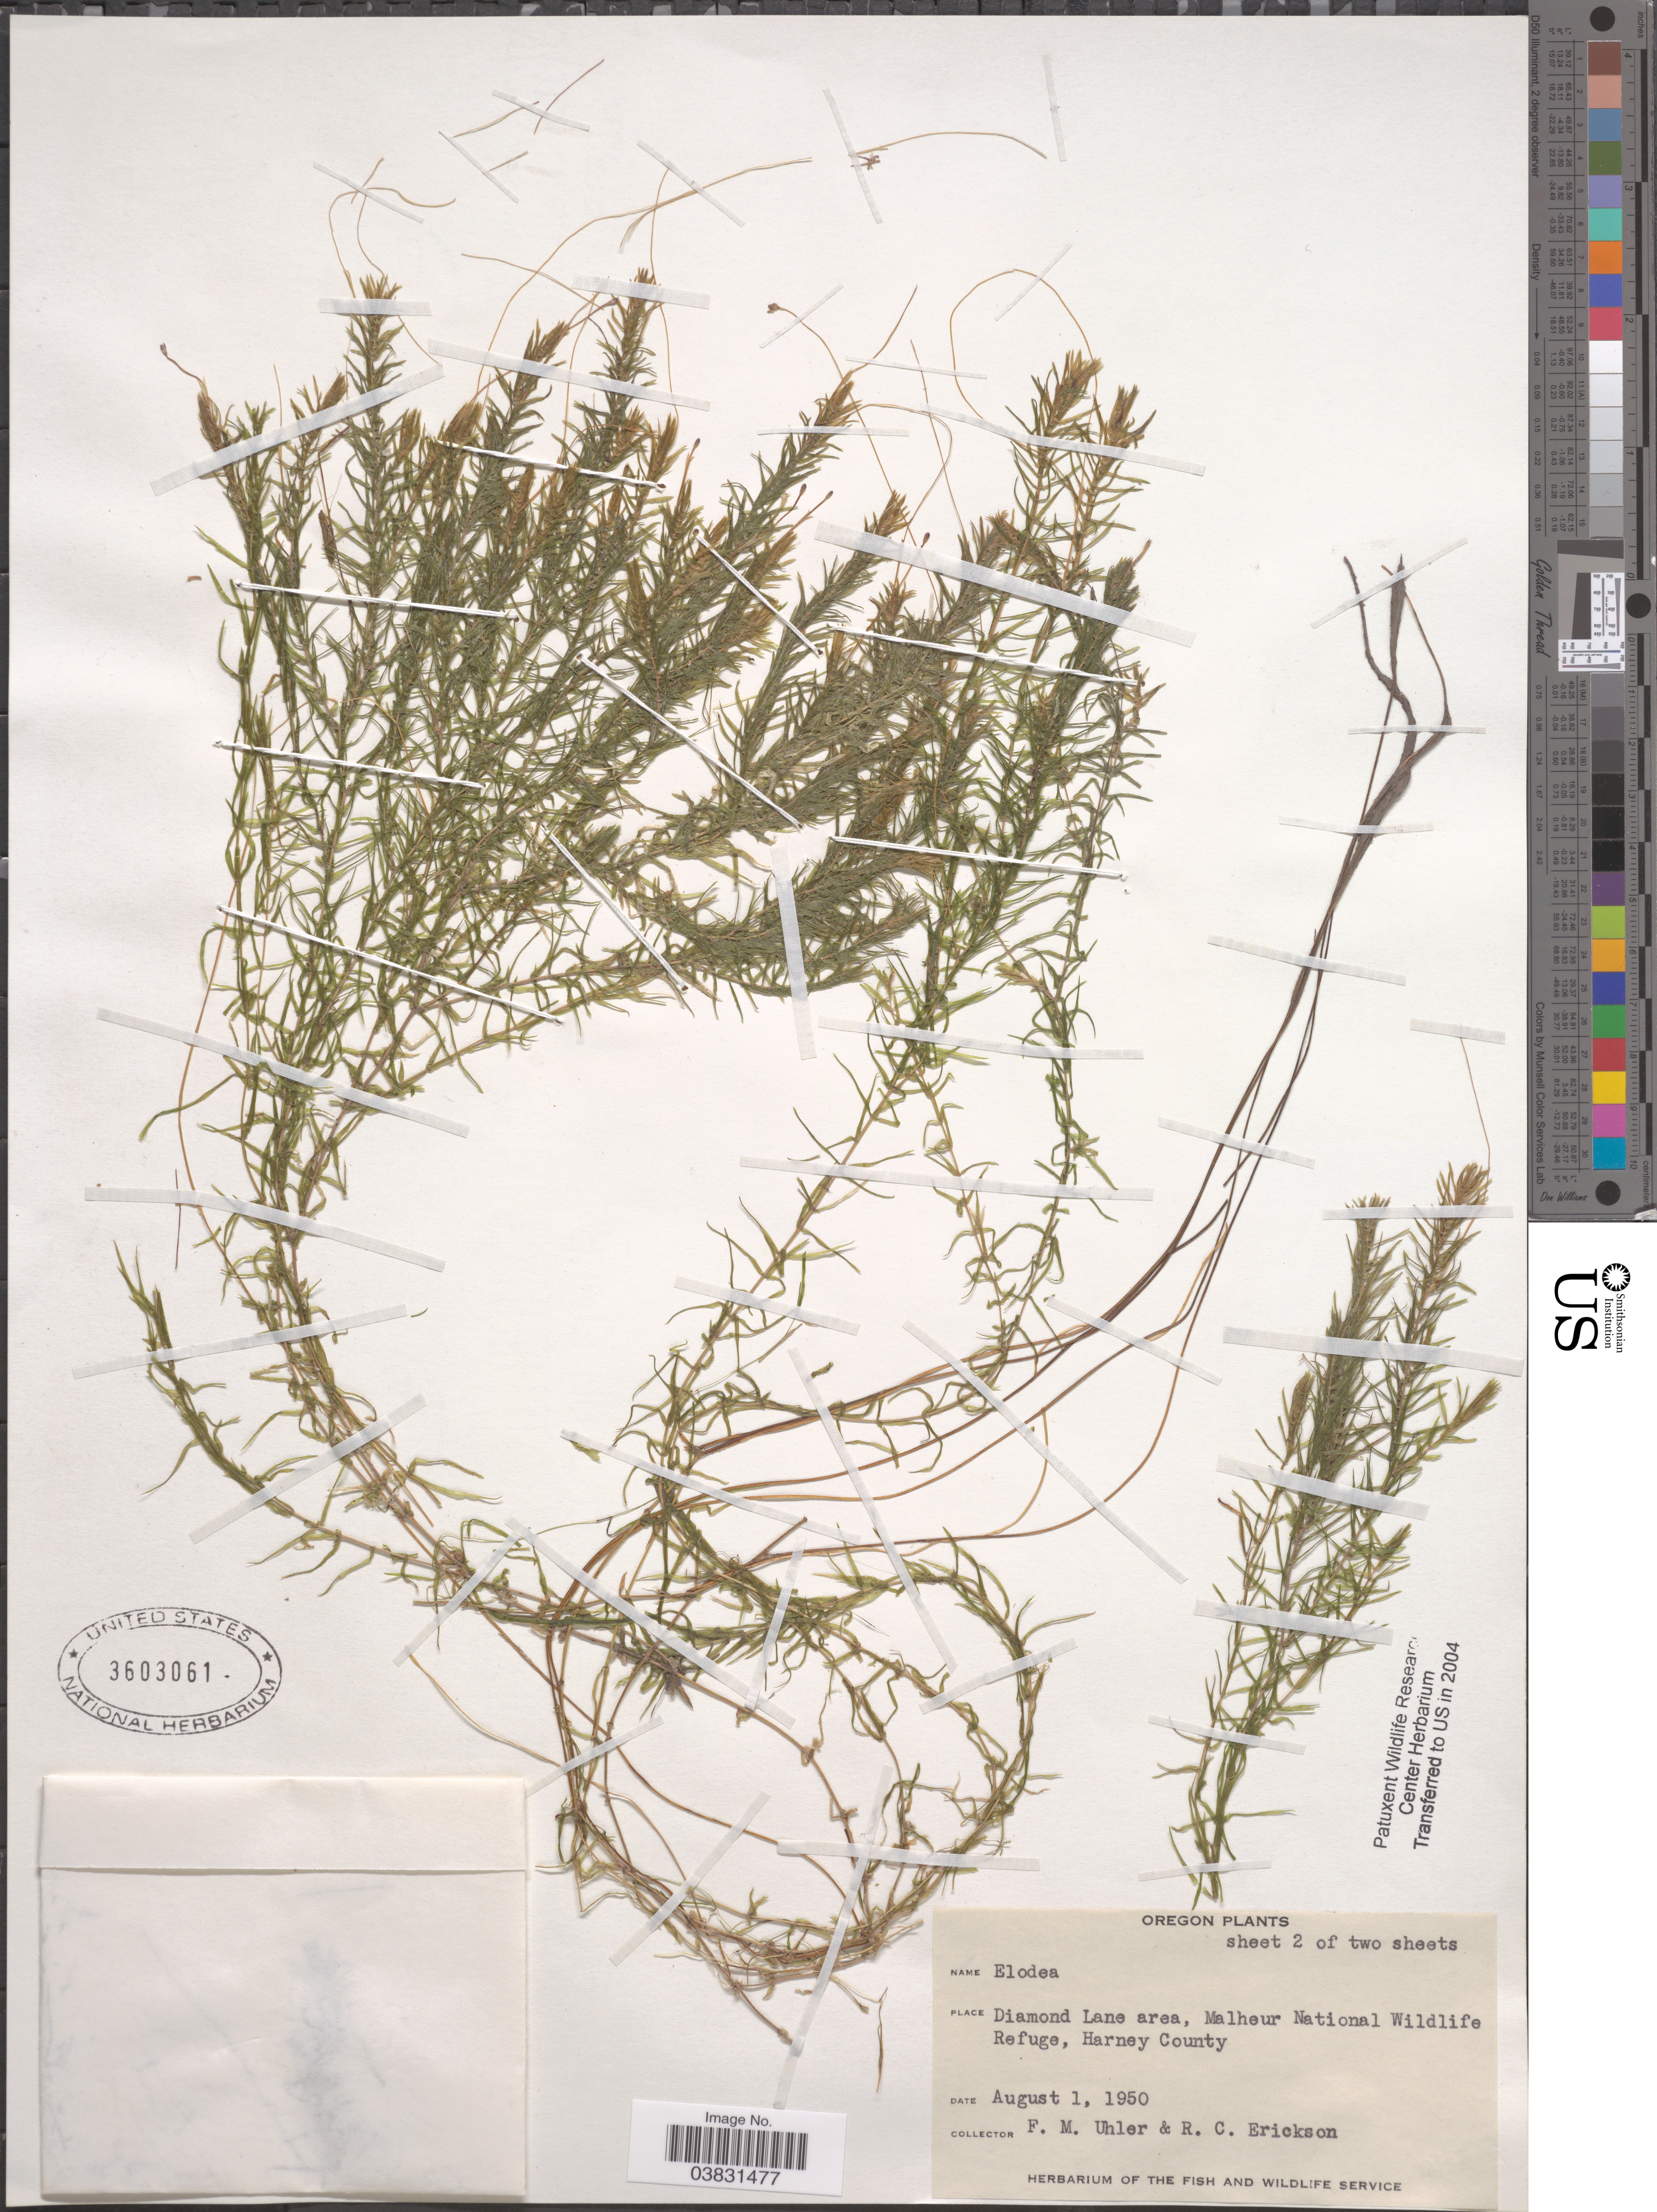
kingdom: Plantae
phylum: Tracheophyta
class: Liliopsida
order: Alismatales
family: Hydrocharitaceae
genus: Elodea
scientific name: Elodea sp.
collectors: F. M. Uhler & R. Erickson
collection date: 1950-08-01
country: United States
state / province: Oregon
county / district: Harney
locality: Diamond Lane area, Malheur National Wildlife Refuge, Harney County.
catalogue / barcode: US 3603061